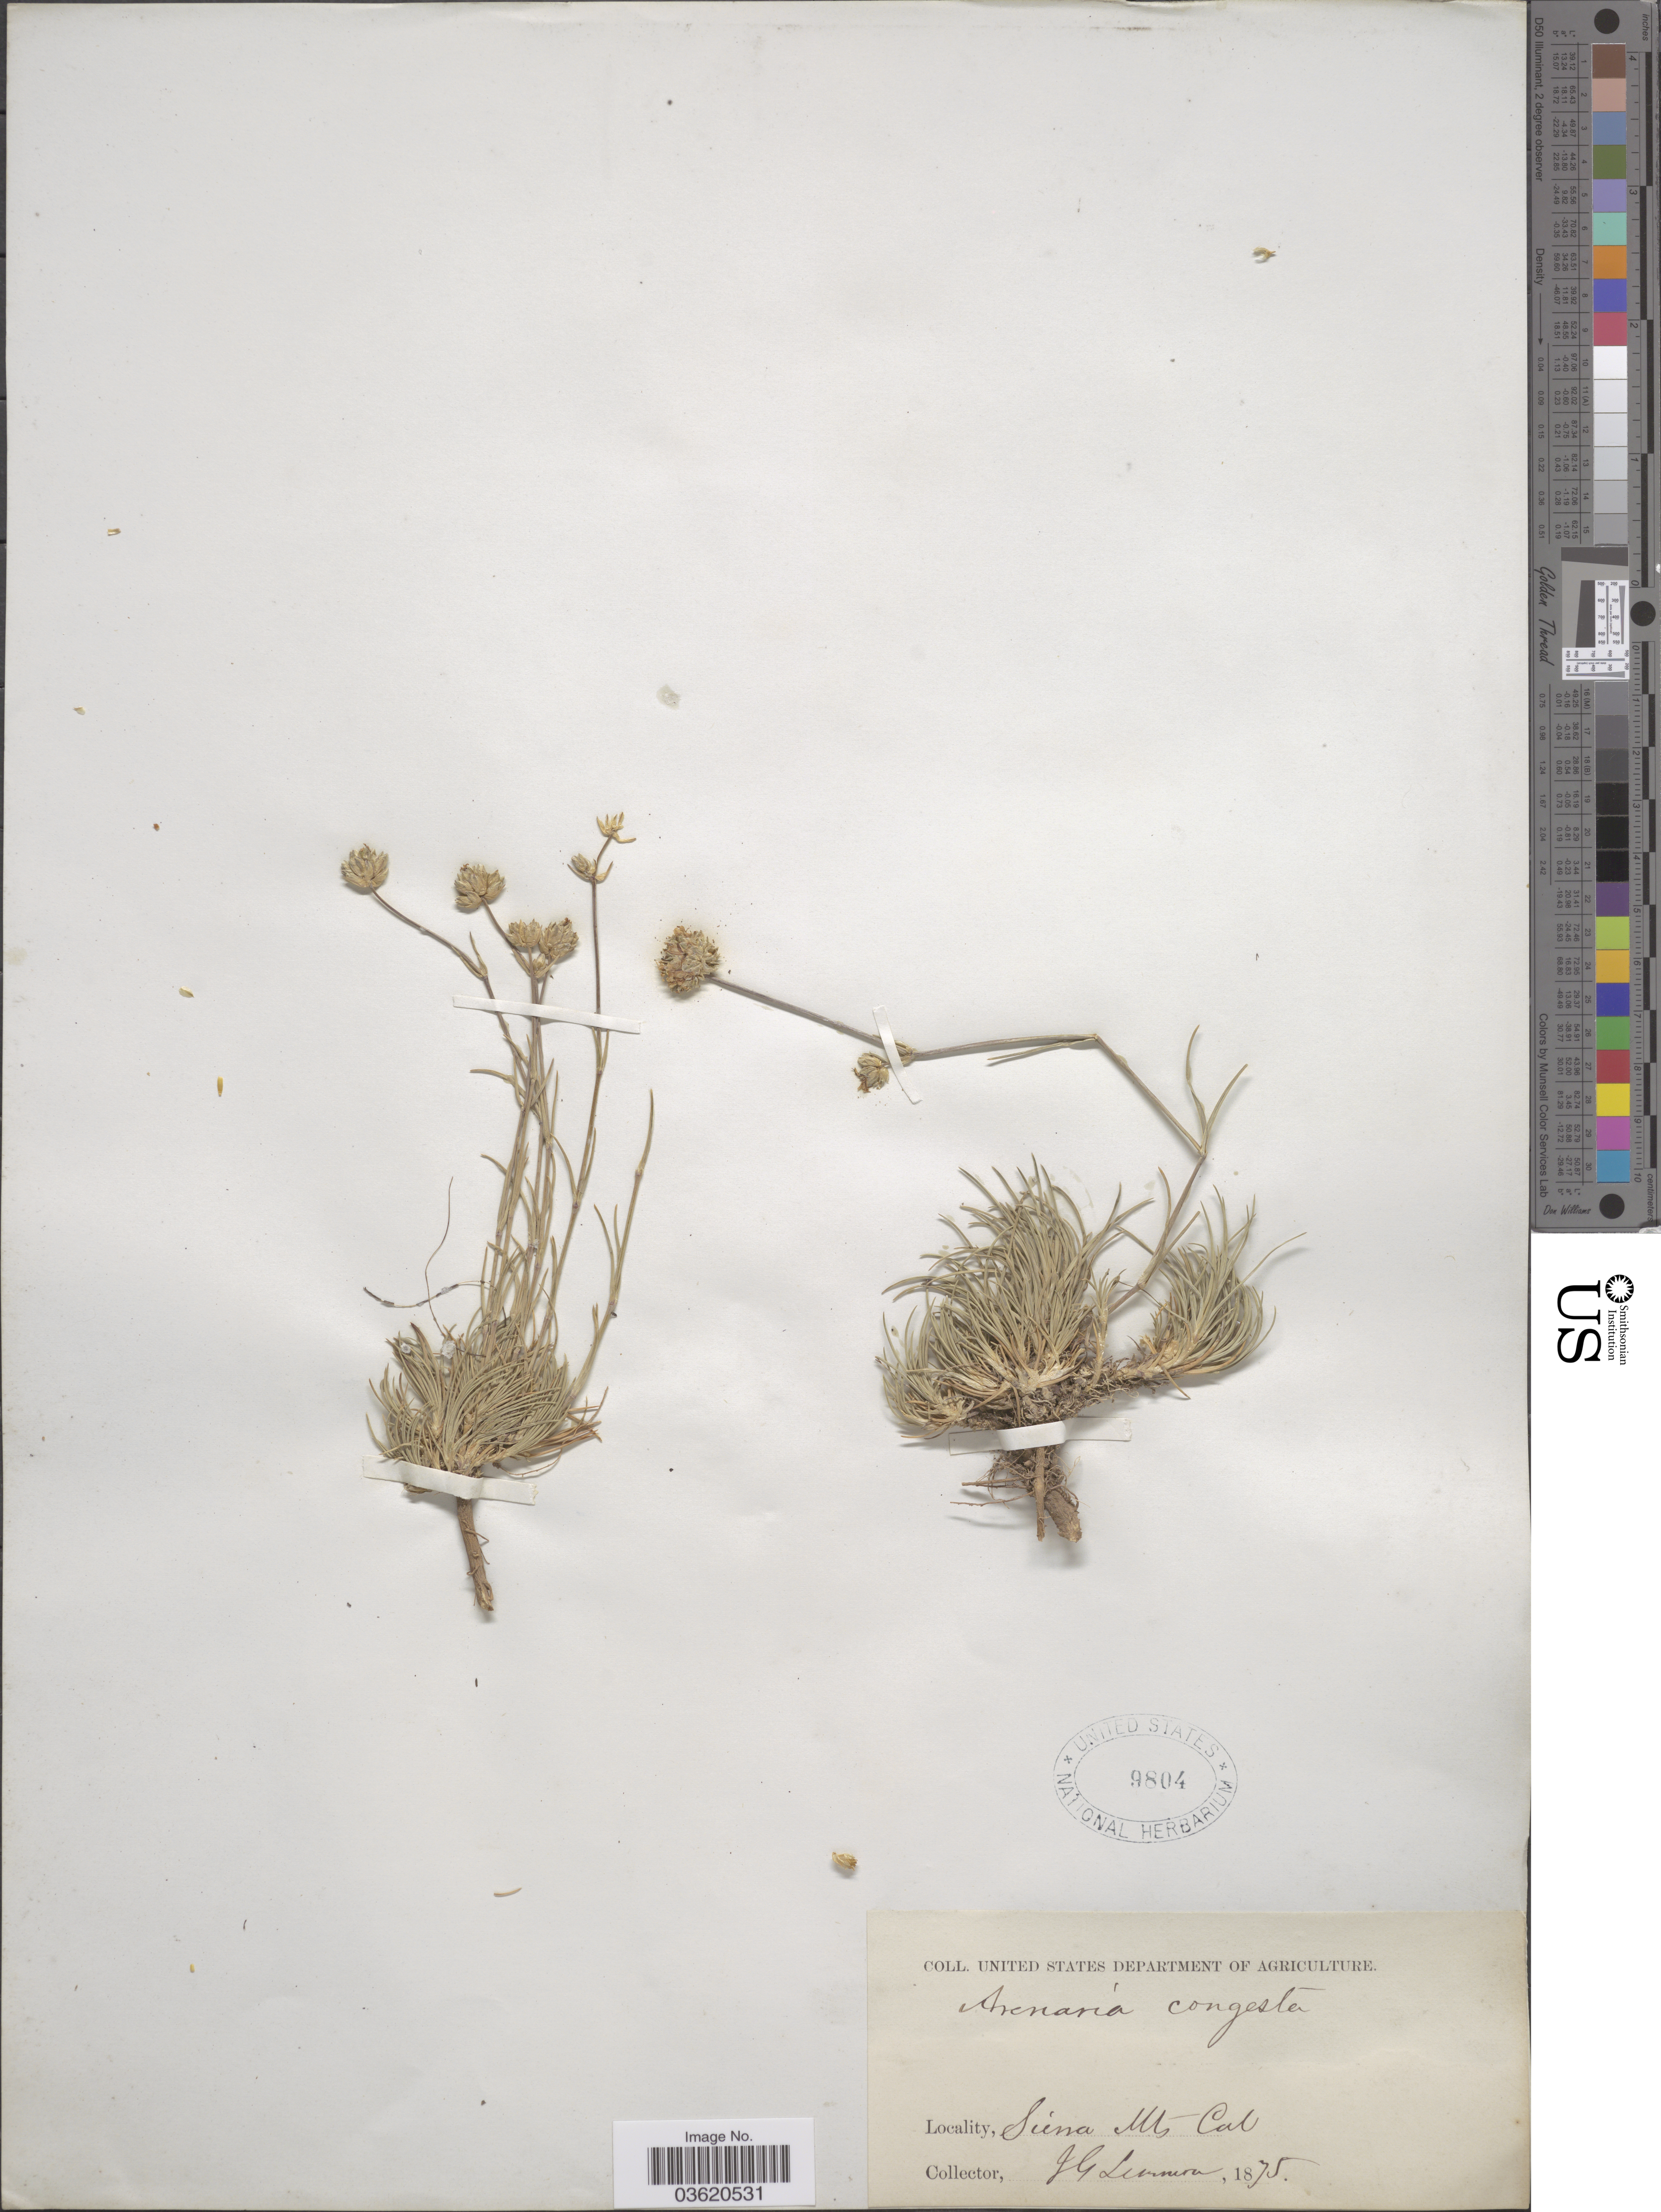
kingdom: Plantae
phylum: Tracheophyta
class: Magnoliopsida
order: Caryophyllales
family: Caryophyllaceae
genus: Eremogone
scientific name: Eremogone congesta var. congesta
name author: (Nutt.) Ikonn.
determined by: Strong, Mark T., (BOT), Smithsonian Institution - National Museum of Natural History (UNITED STATES)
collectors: J. Lemmon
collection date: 1875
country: United States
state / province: California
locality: Sierra Mts.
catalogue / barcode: US 9804